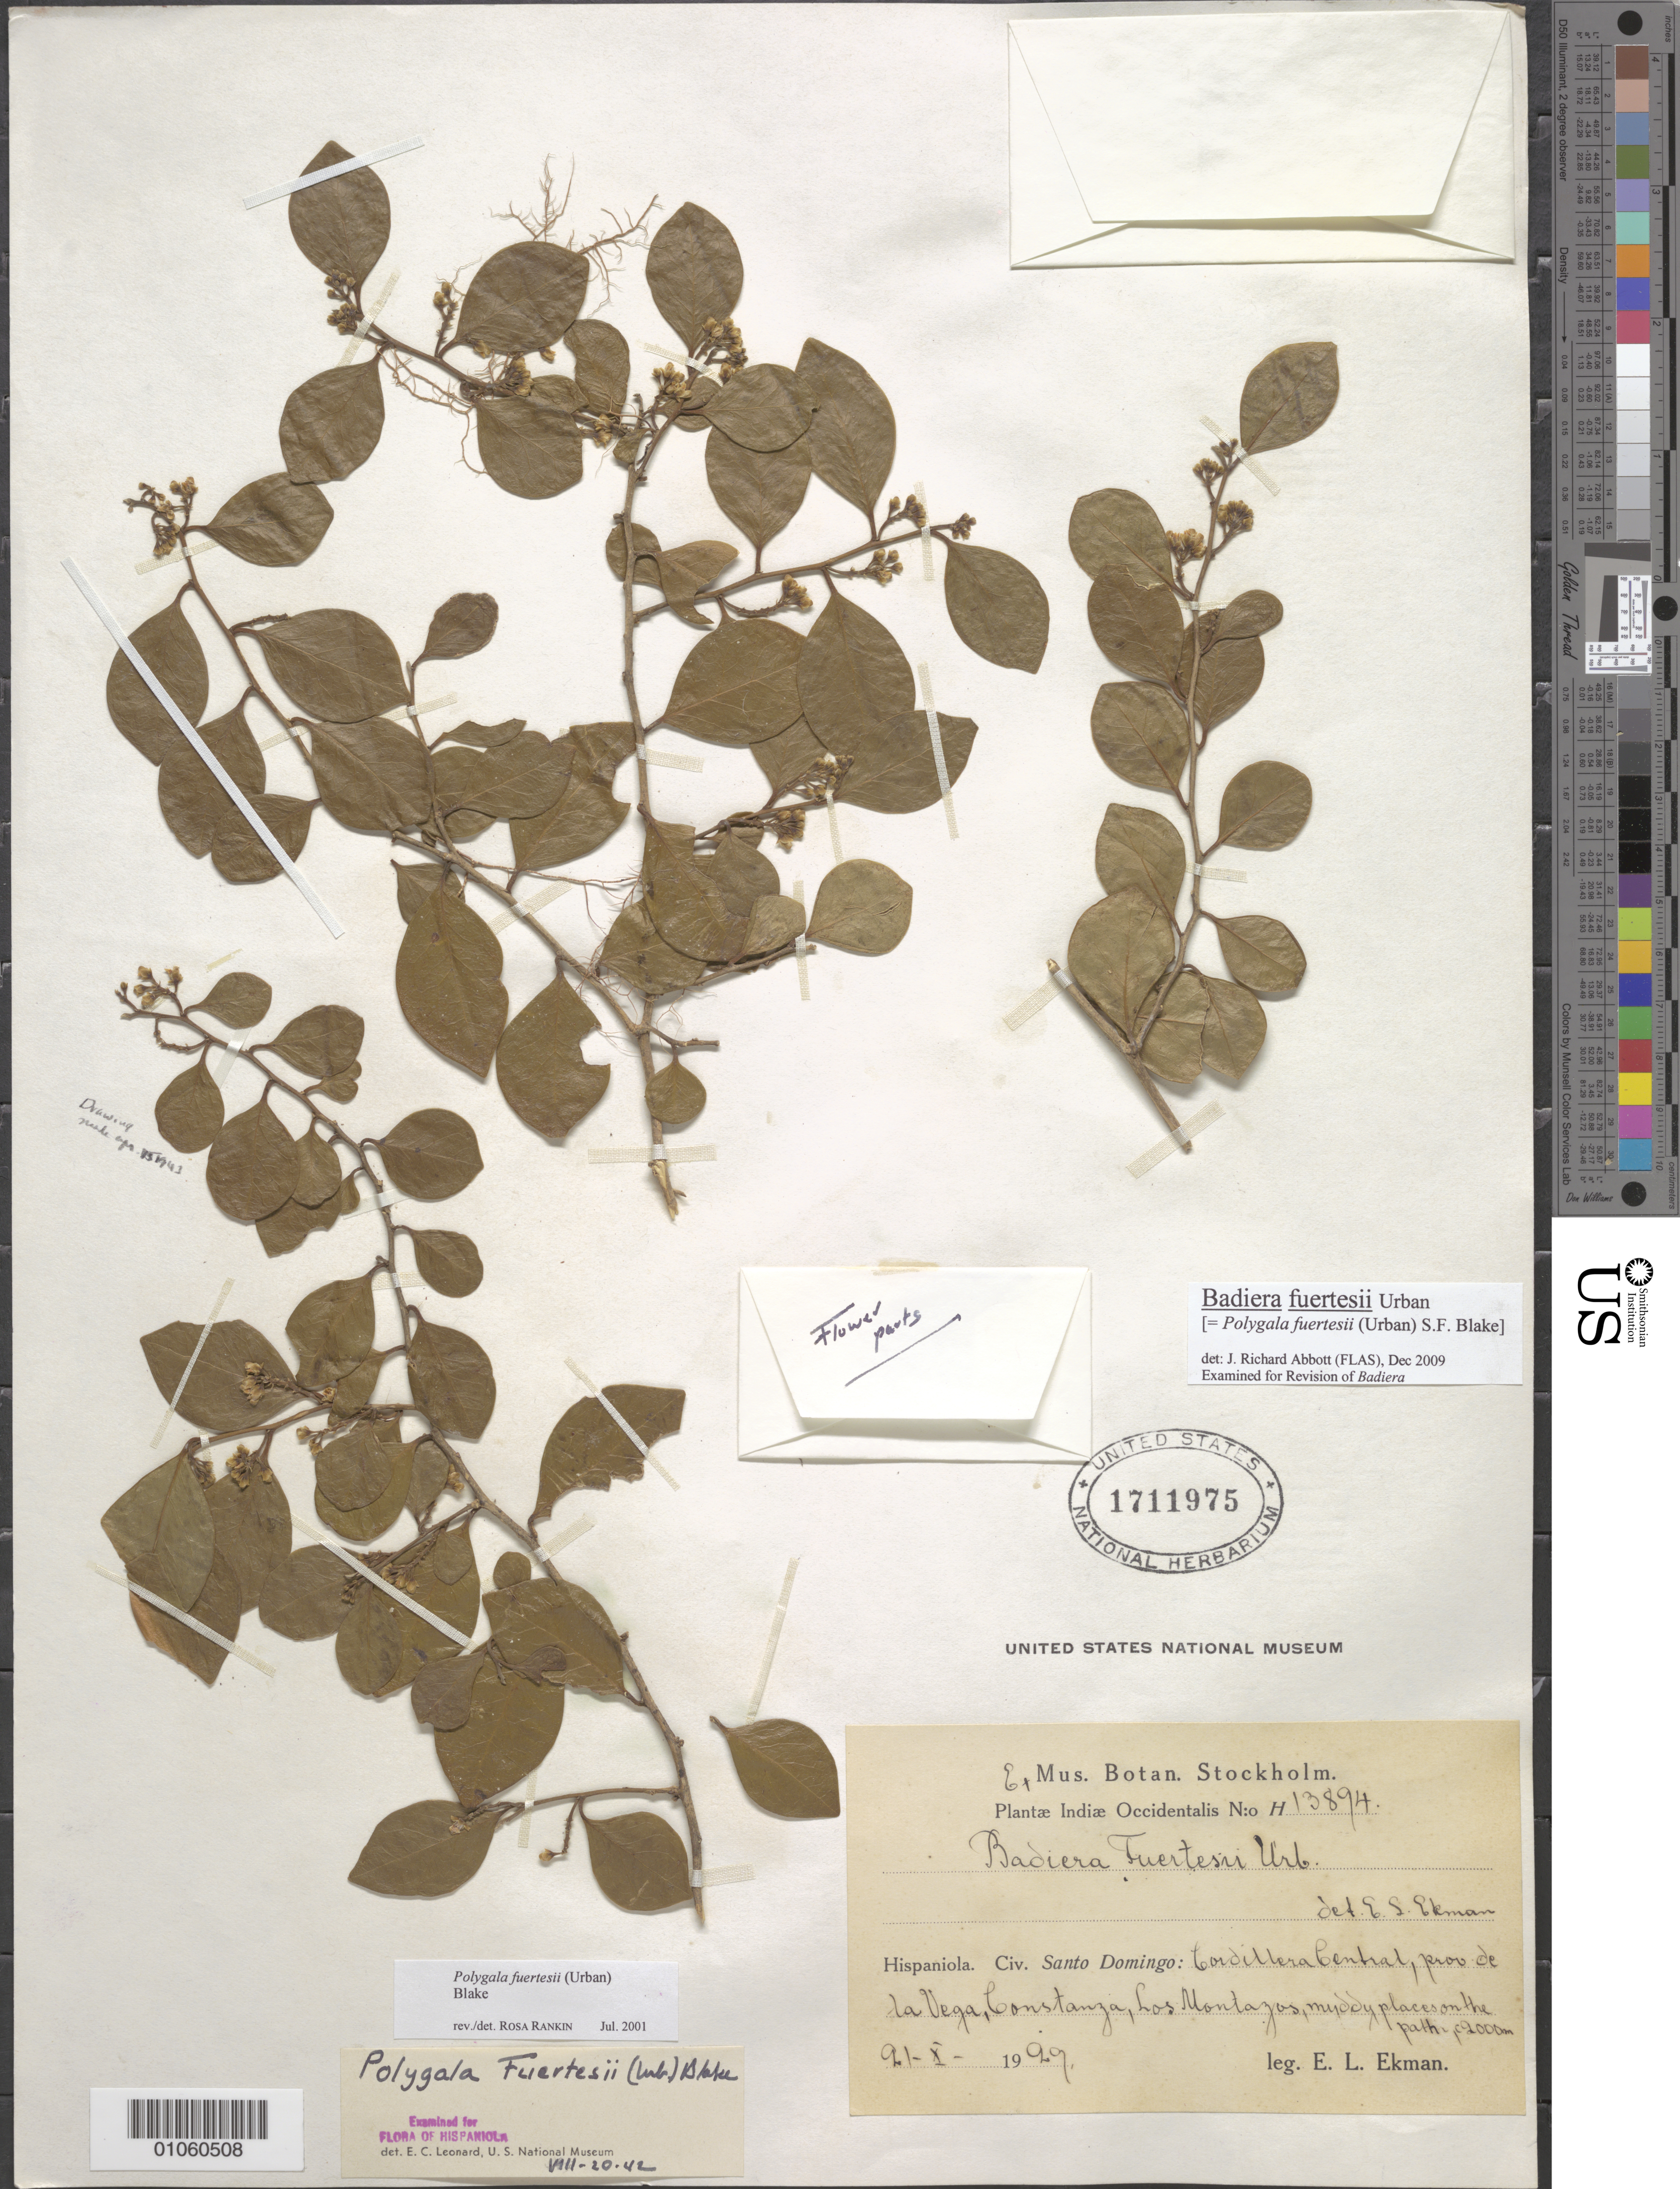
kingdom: Plantae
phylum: Tracheophyta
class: Magnoliopsida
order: Fabales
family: Polygalaceae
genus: Badiera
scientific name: Badiera fuertesii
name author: Urb.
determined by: Abbott, J. R., (FLAS)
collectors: E. L. Ekman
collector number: H 13894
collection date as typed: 21 Aug 1929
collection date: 1929-08-21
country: Dominican Republic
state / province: La Vega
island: Hispaniola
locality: Cordillera Central, Constanza, Los Montazas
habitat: Muddy places on the path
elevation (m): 2000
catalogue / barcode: US 1711975